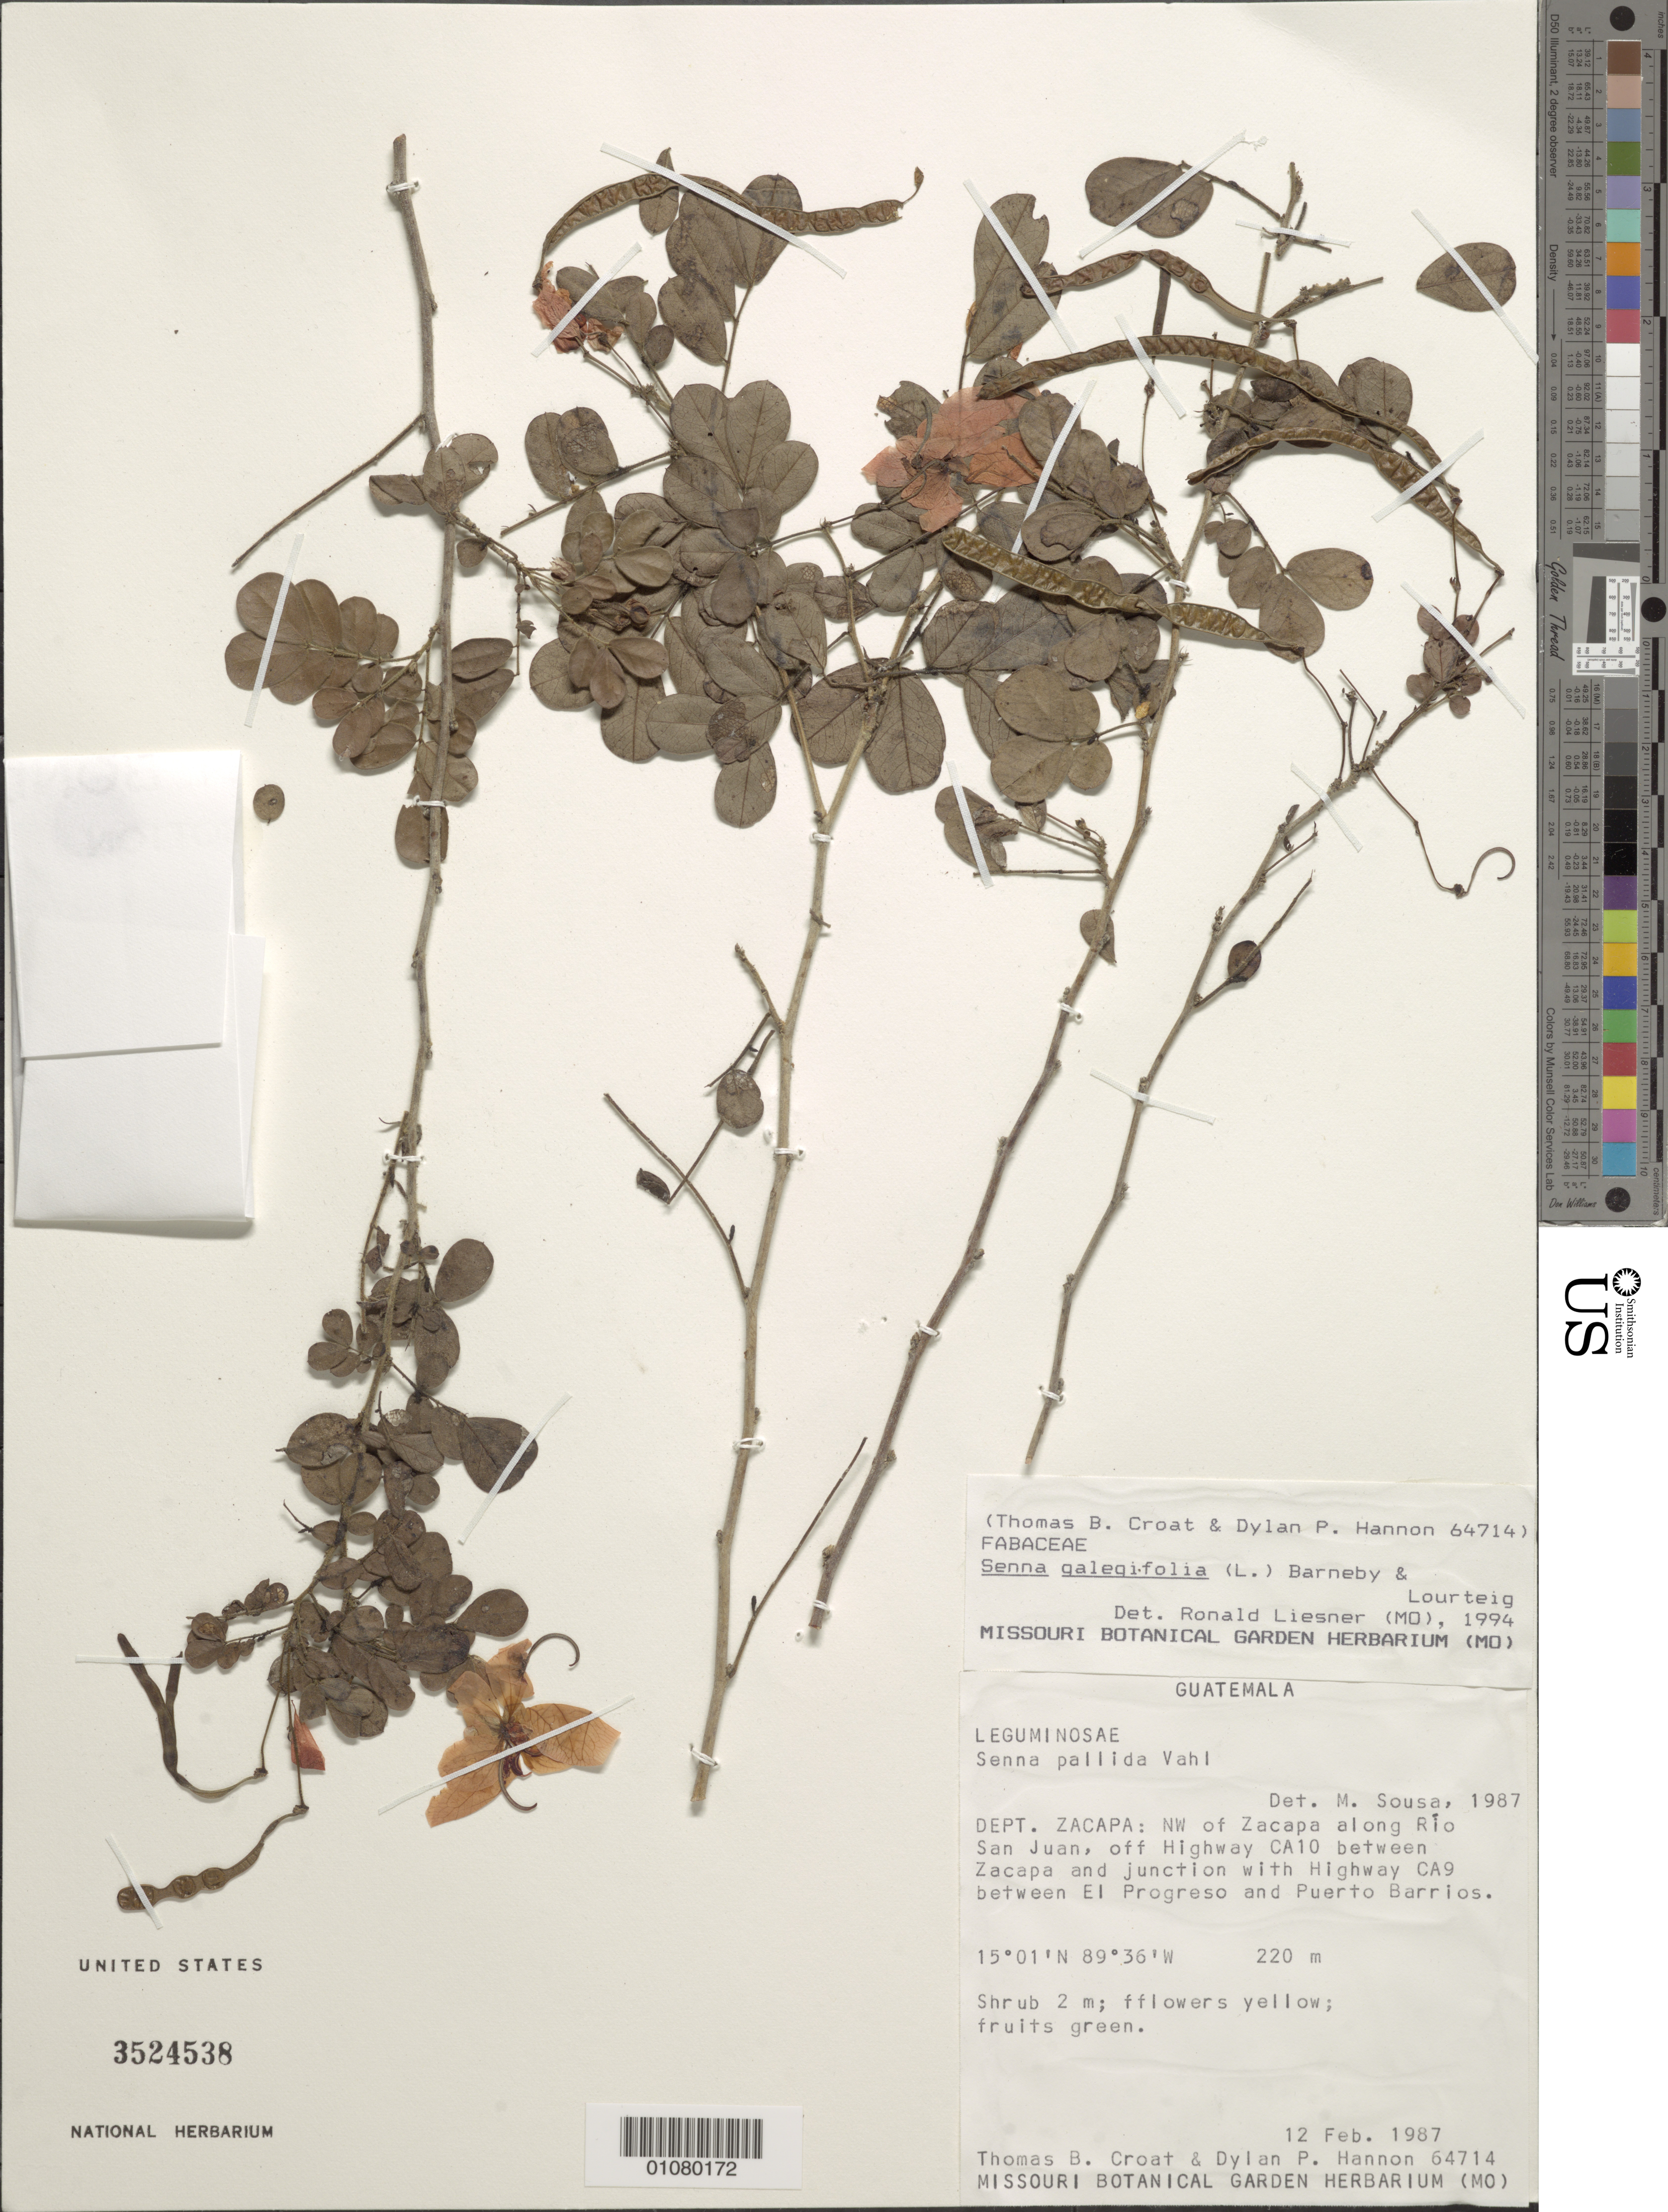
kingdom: Plantae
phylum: Tracheophyta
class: Magnoliopsida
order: Fabales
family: Fabaceae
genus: Senna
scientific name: Senna galegifolia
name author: (Jacq.) H.S. Irwin & Barneby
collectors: T. B. Croat & D. Hannon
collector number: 64714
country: Guatemala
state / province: Zacapa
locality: NW of Zacapa along Rio San Juan, off Hwy CA10 between Zacapa and junct.with hwy CA9 between El Progreso and Puerto Barrios.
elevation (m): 220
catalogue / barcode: US 3524538